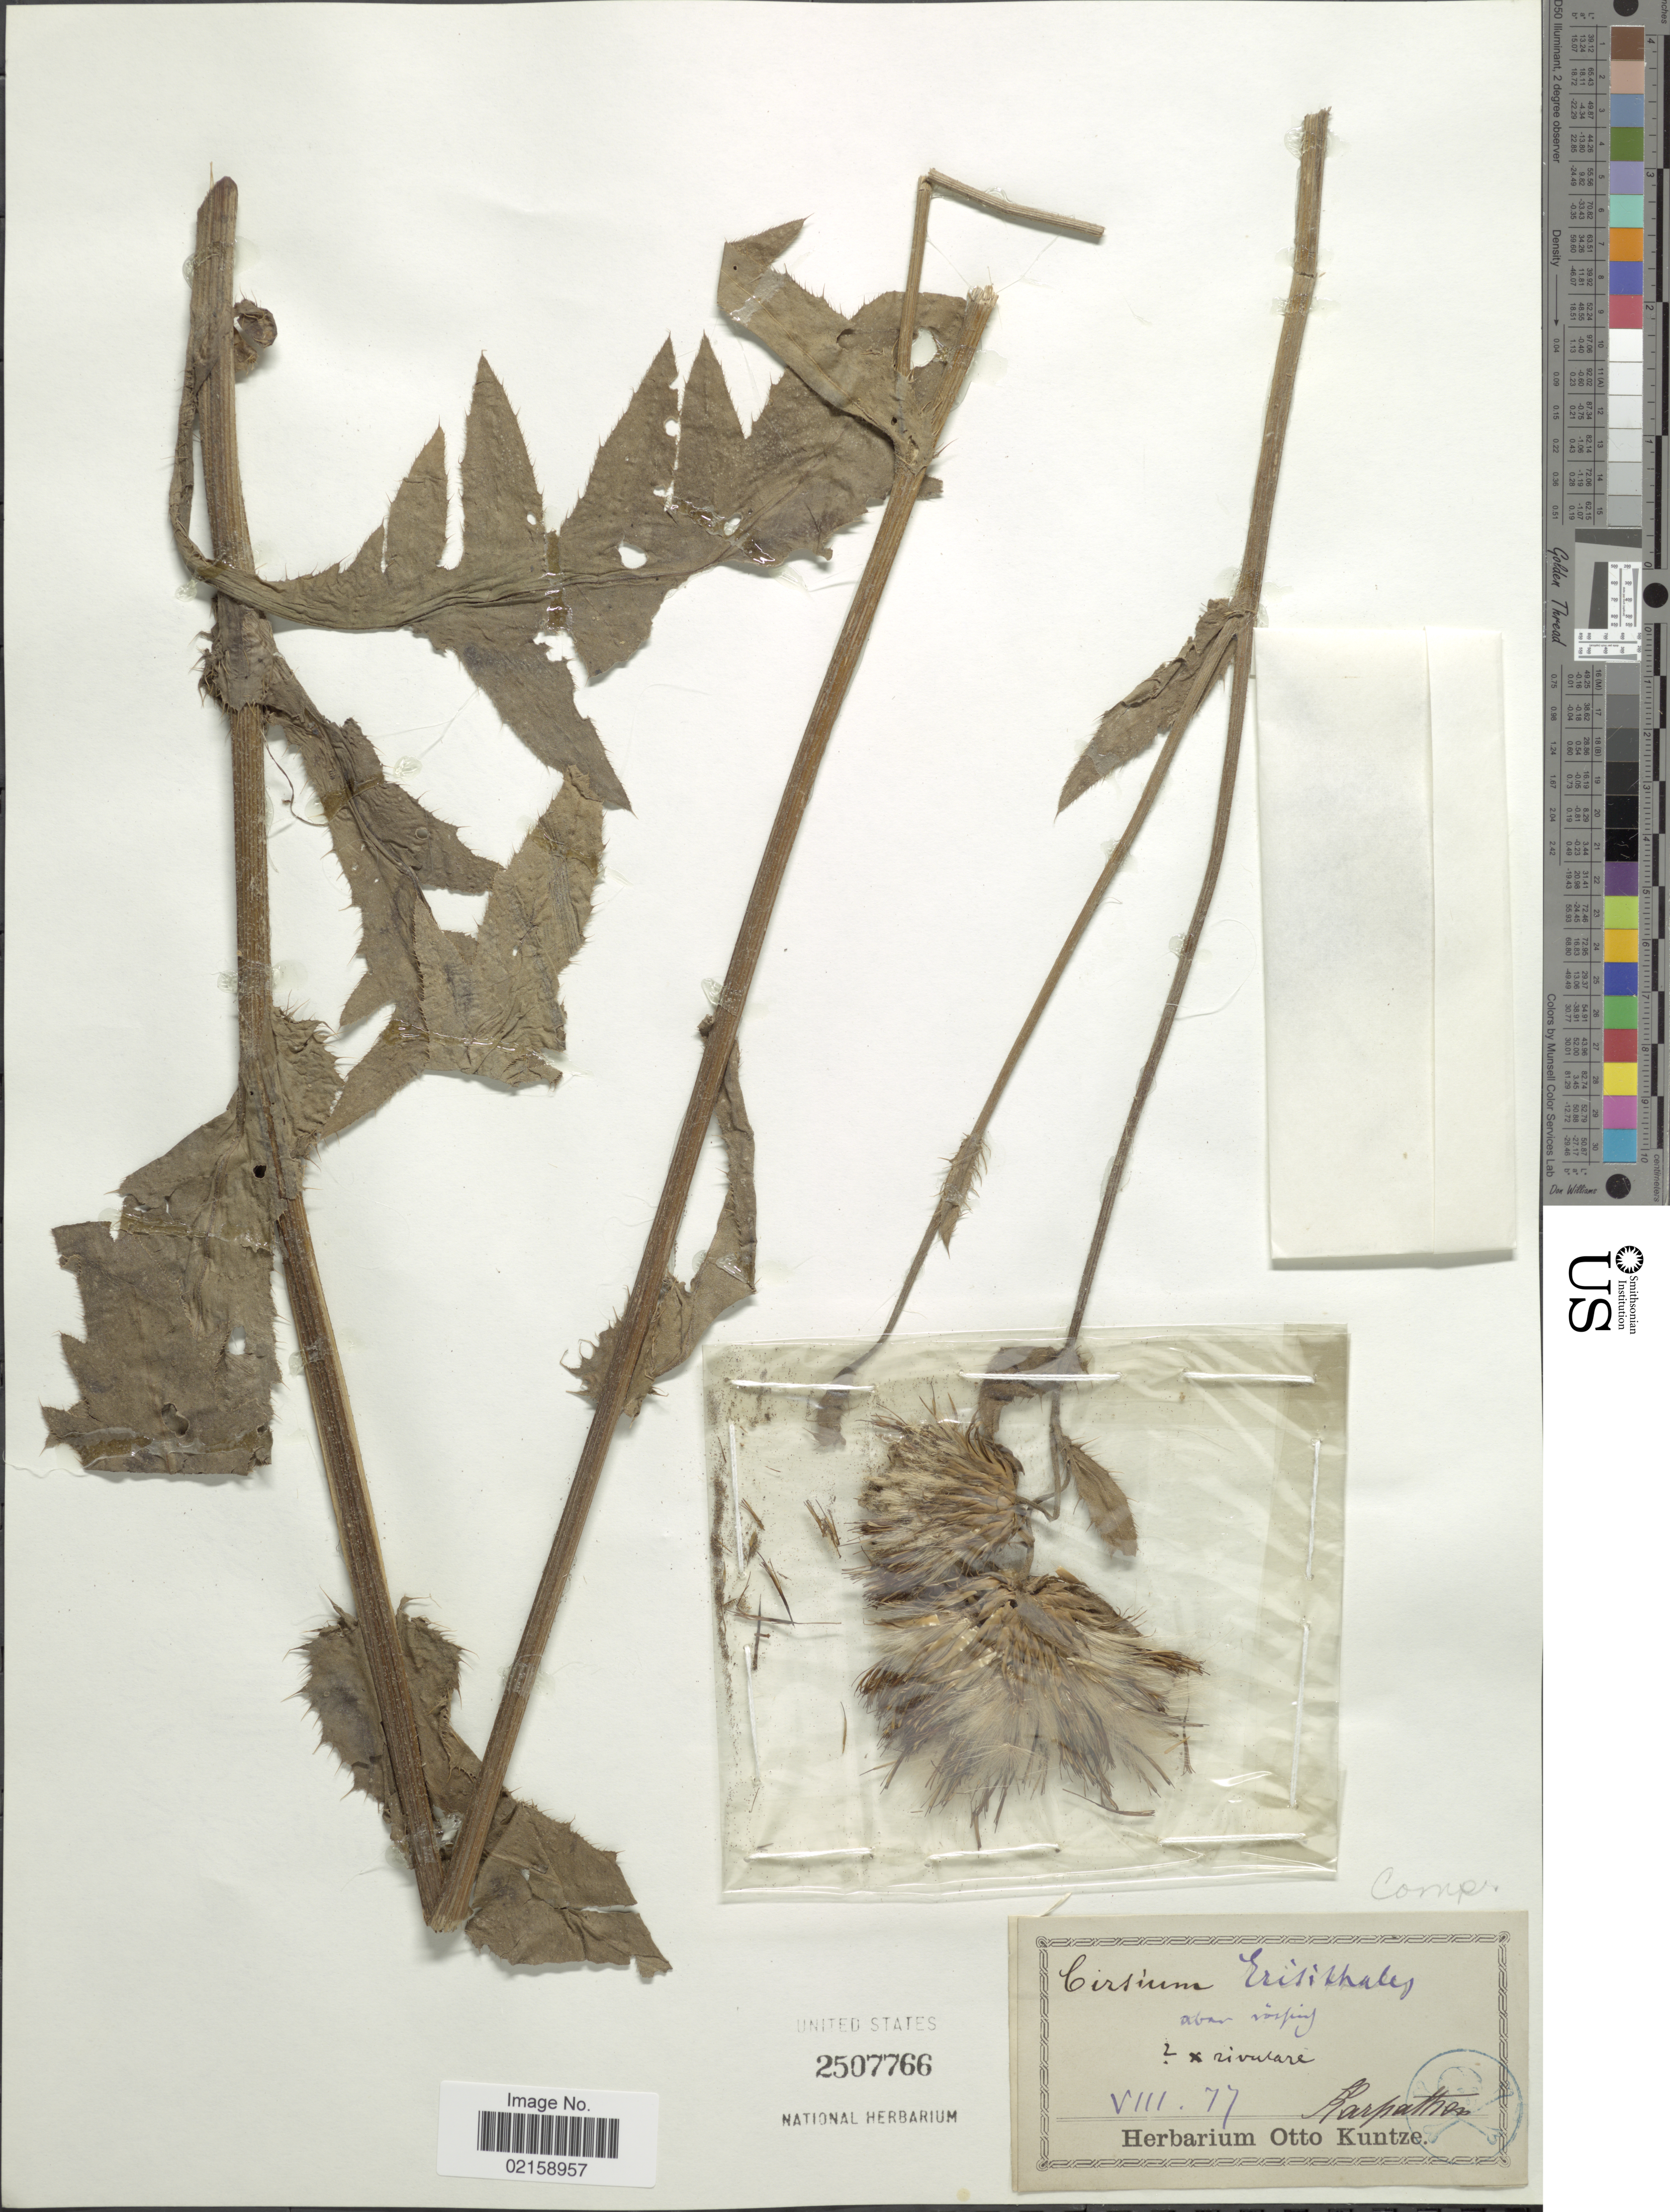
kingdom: Plantae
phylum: Tracheophyta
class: Magnoliopsida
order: Asterales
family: Asteraceae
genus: Cirsium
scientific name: Cirsium erisithales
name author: (Jacq.) Scop.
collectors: ex herb. Otto Kuntze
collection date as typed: Transcribed d/m/y: /8/77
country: Greece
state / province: South Aegean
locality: Karpathos.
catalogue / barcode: US 2507766